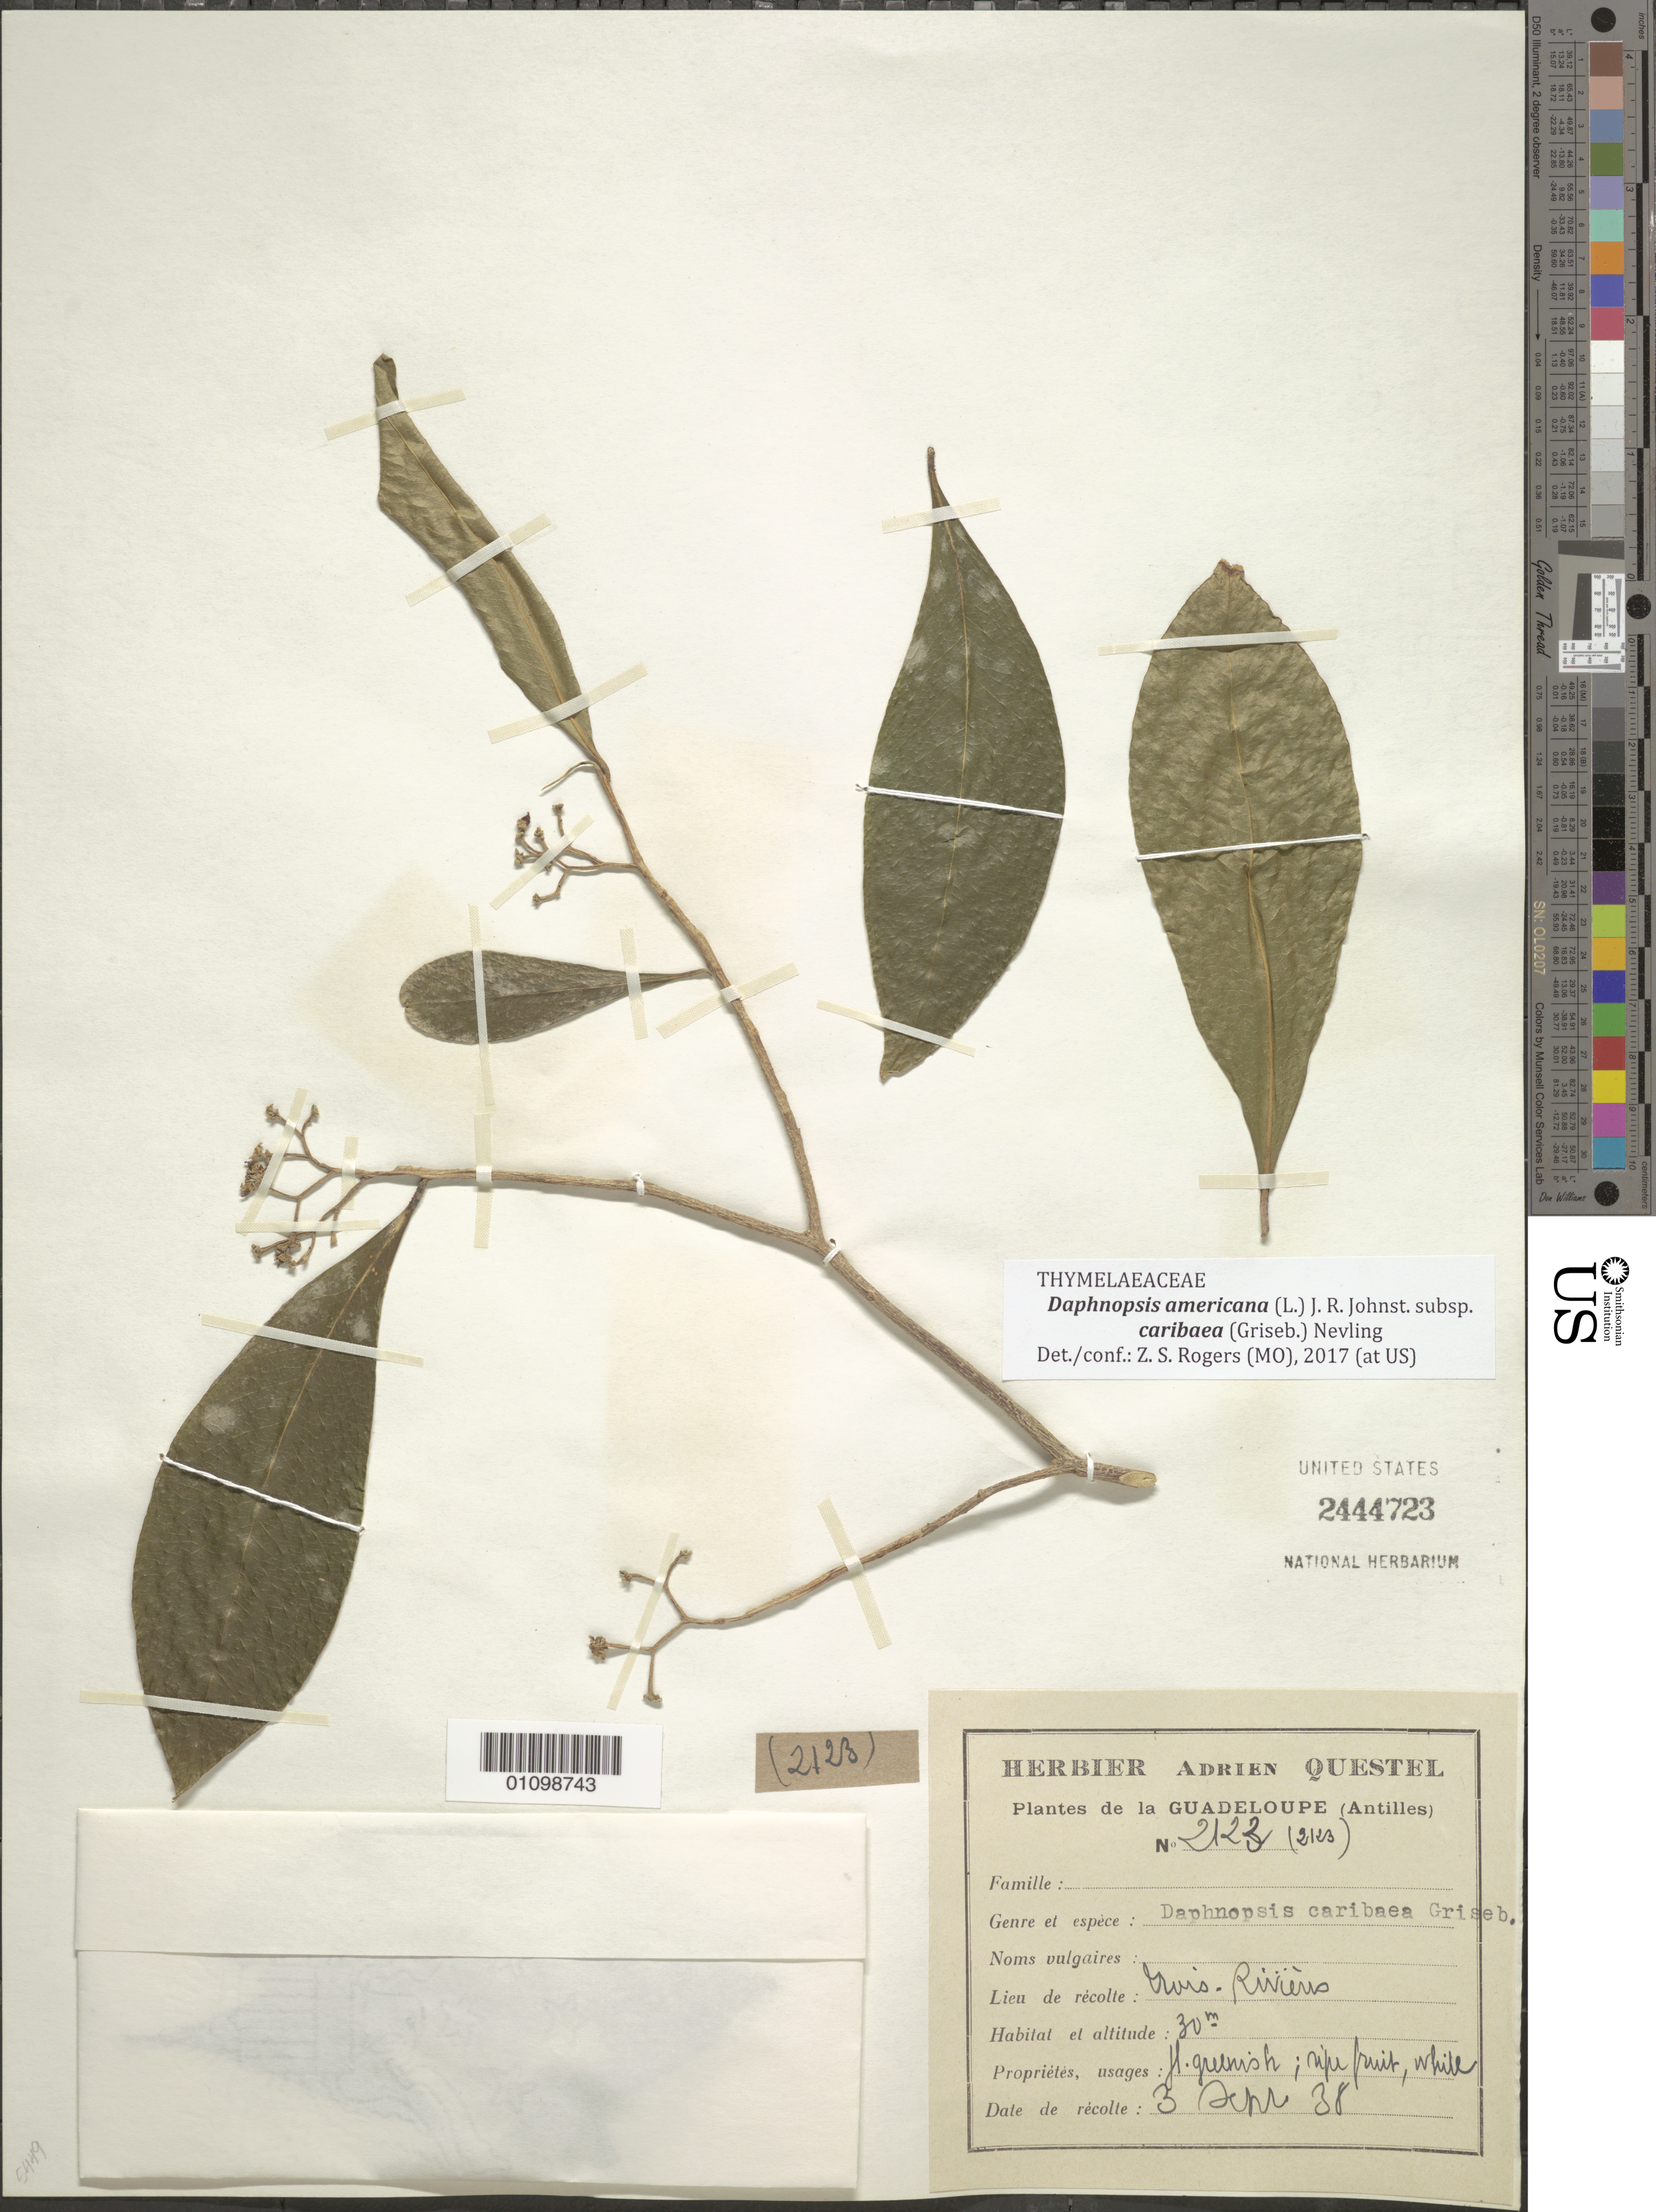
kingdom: Plantae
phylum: Tracheophyta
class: Magnoliopsida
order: Malvales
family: Thymelaeaceae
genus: Daphnopsis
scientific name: Daphnopsis americana subsp. caribaea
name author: (Griseb.) Nevling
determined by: Rogers, Z. S.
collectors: A. Questel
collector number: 2123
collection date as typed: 03 Jun 1938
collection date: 1938-06-03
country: Guadeloupe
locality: Troy Riviera.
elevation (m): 30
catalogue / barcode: US 2444723